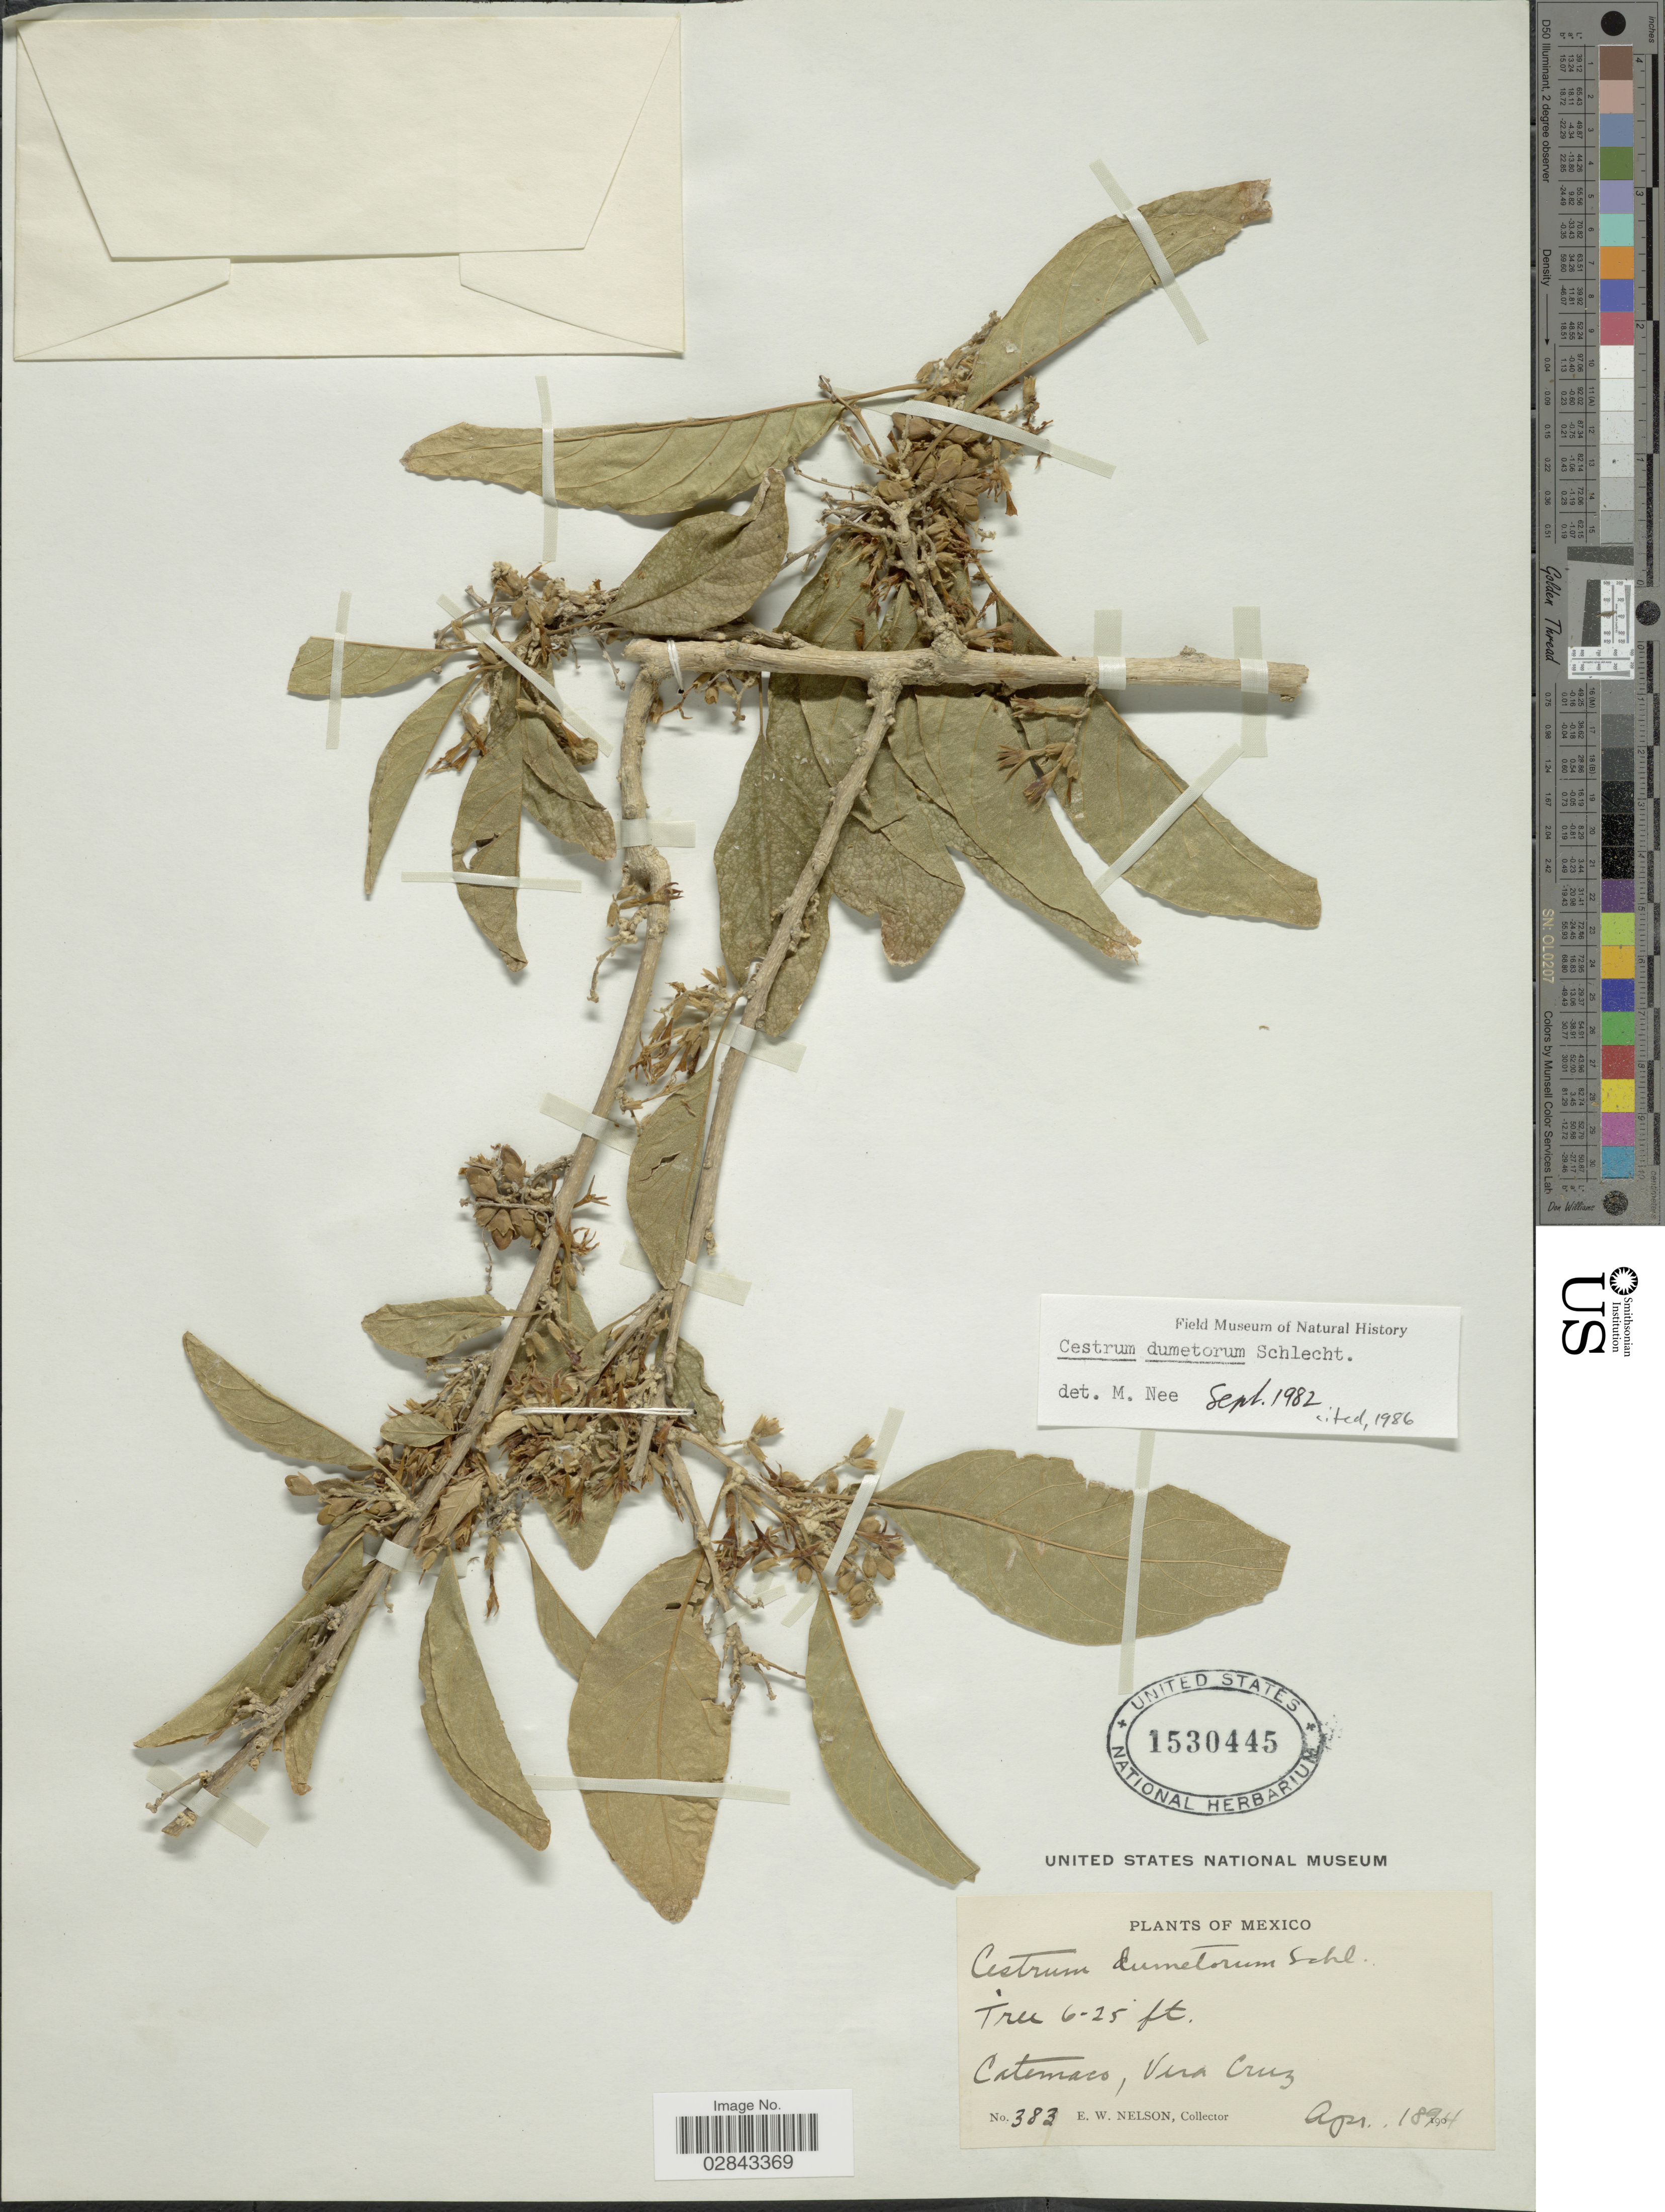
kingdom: Plantae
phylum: Tracheophyta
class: Magnoliopsida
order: Solanales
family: Solanaceae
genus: Cestrum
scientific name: Cestrum dumetorum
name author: Schltdl.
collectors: E. W. Nelson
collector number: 383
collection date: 1894-04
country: Mexico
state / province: Veracruz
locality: Catemaco. Vera Cruz.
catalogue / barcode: US 1530445